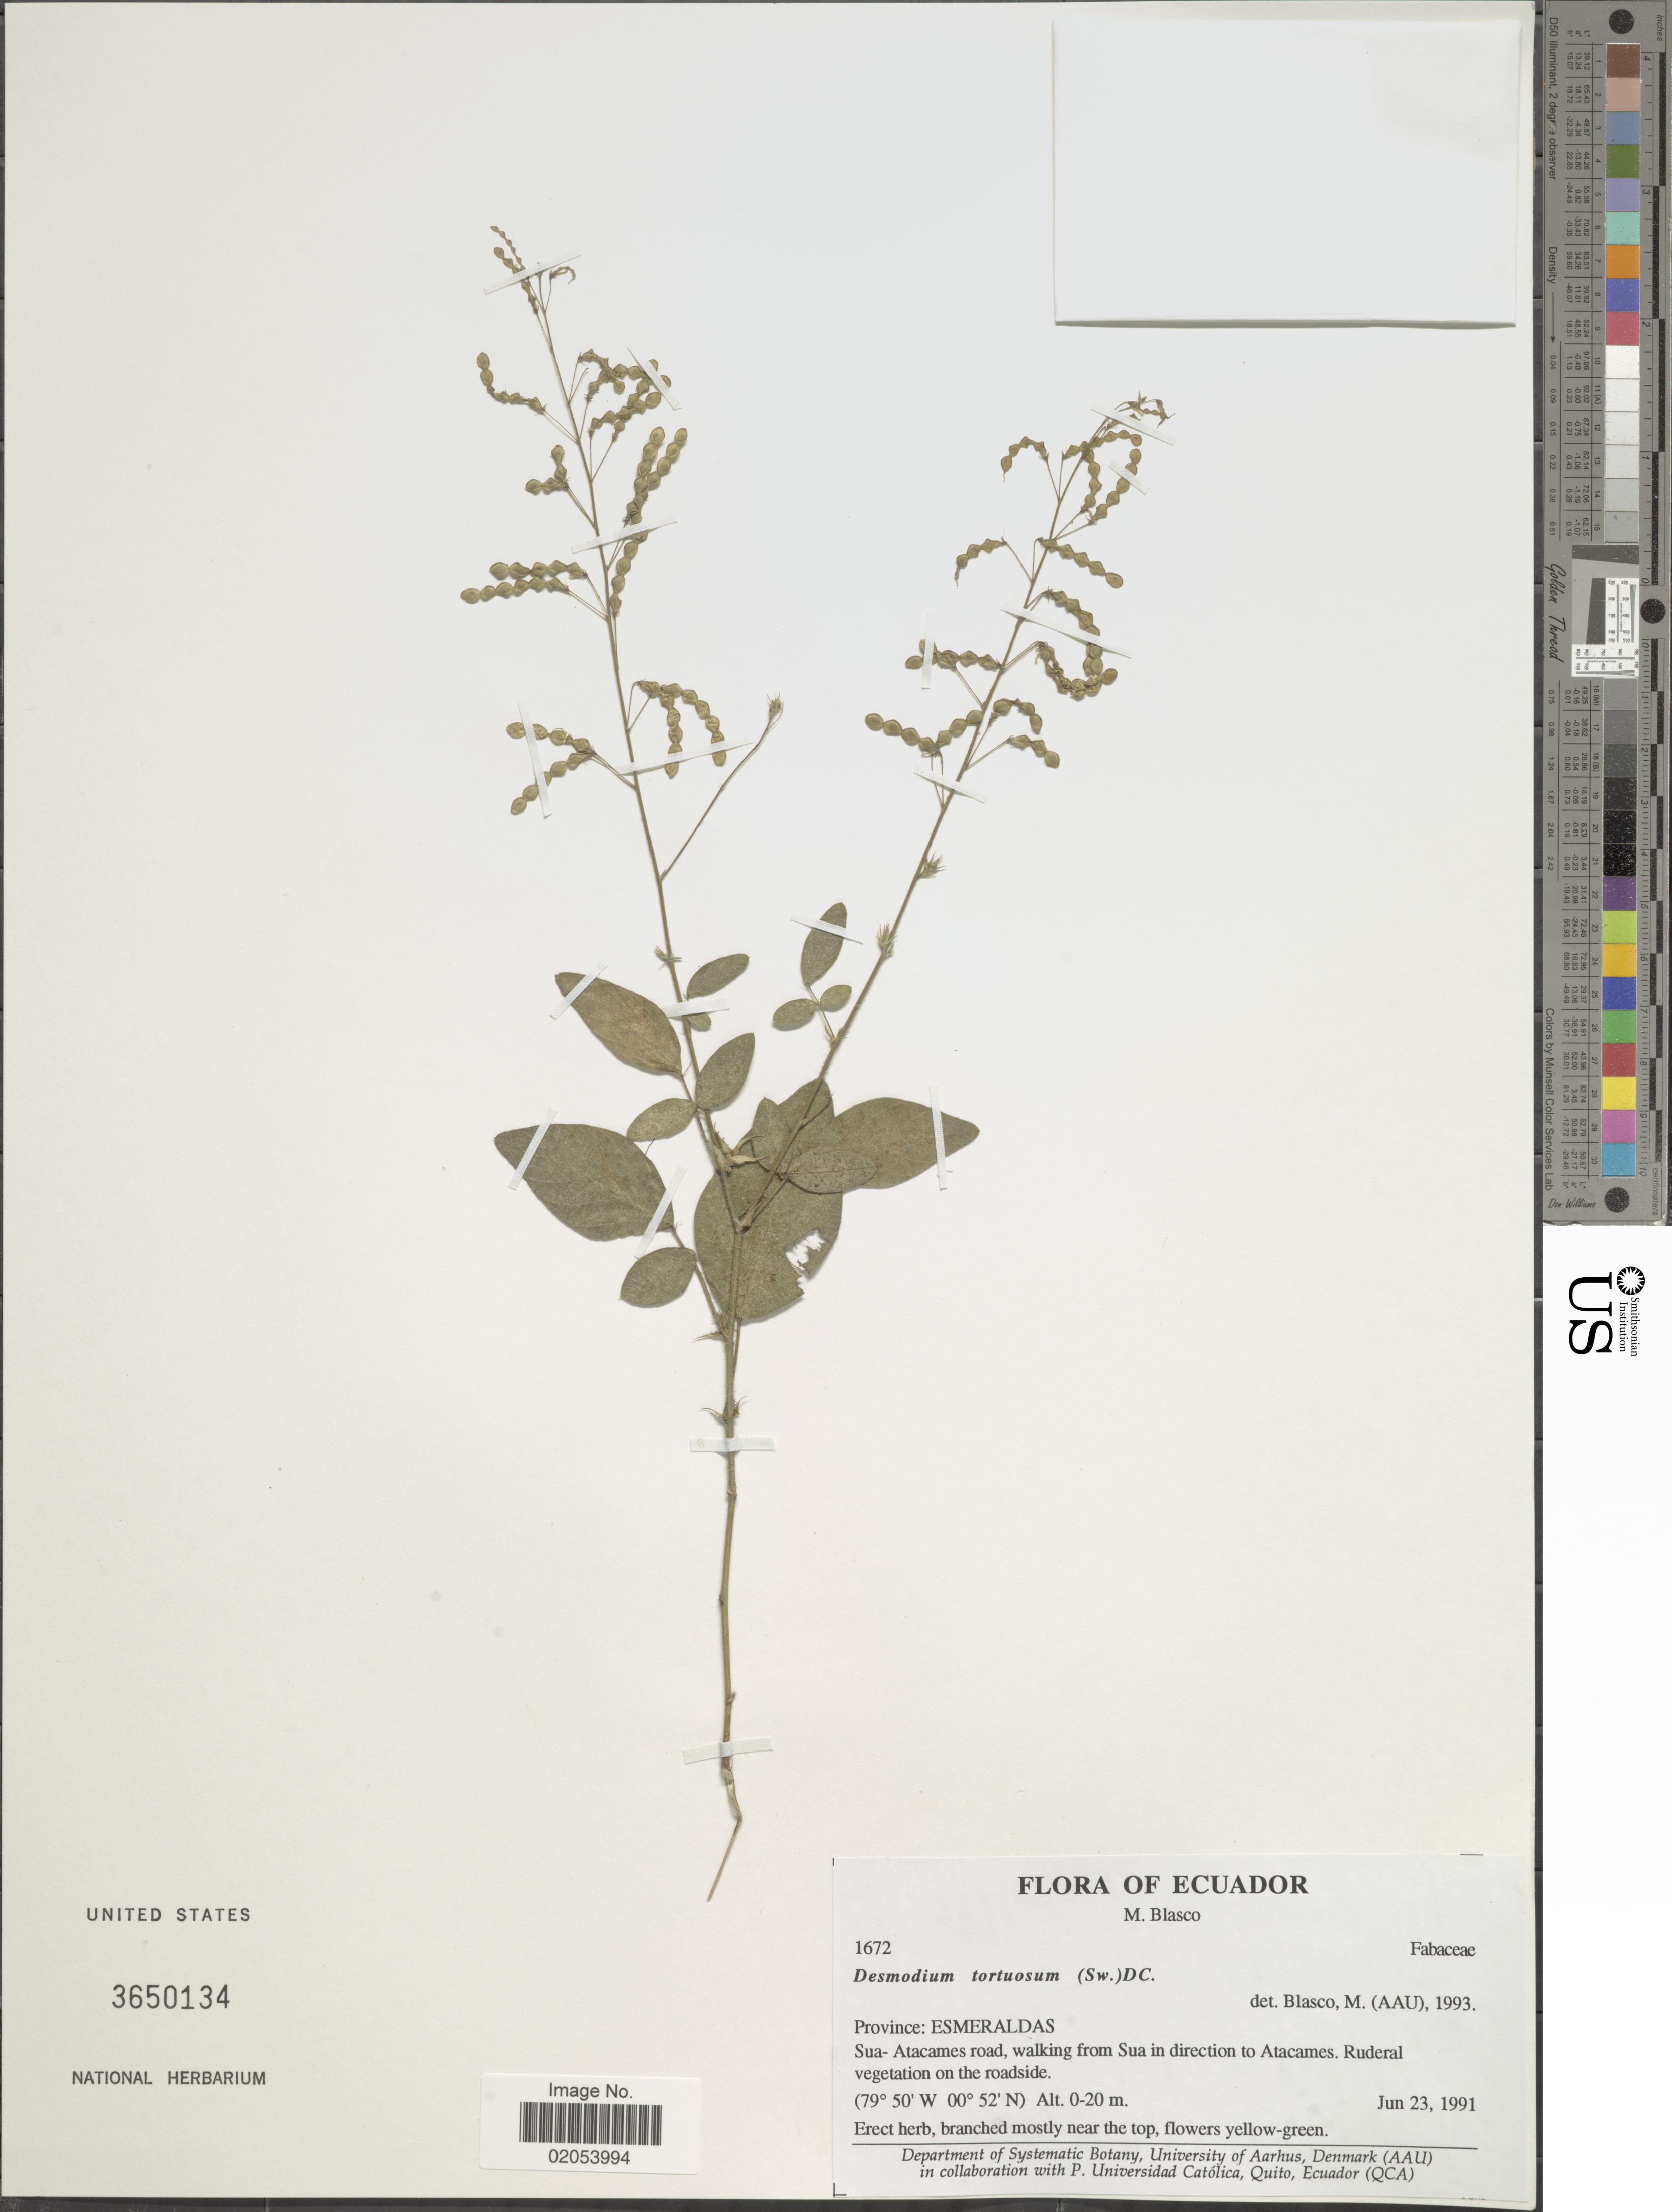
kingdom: Plantae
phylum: Tracheophyta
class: Magnoliopsida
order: Fabales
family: Fabaceae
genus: Desmodium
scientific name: Desmodium tortuosum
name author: (Sw.) DC.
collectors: M. Blasco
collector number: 1672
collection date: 1991-06-23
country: Ecuador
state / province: Esmeraldas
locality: Sua-Atacames road, walking from Sua in direction to Atacames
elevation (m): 0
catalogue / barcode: US 3650134